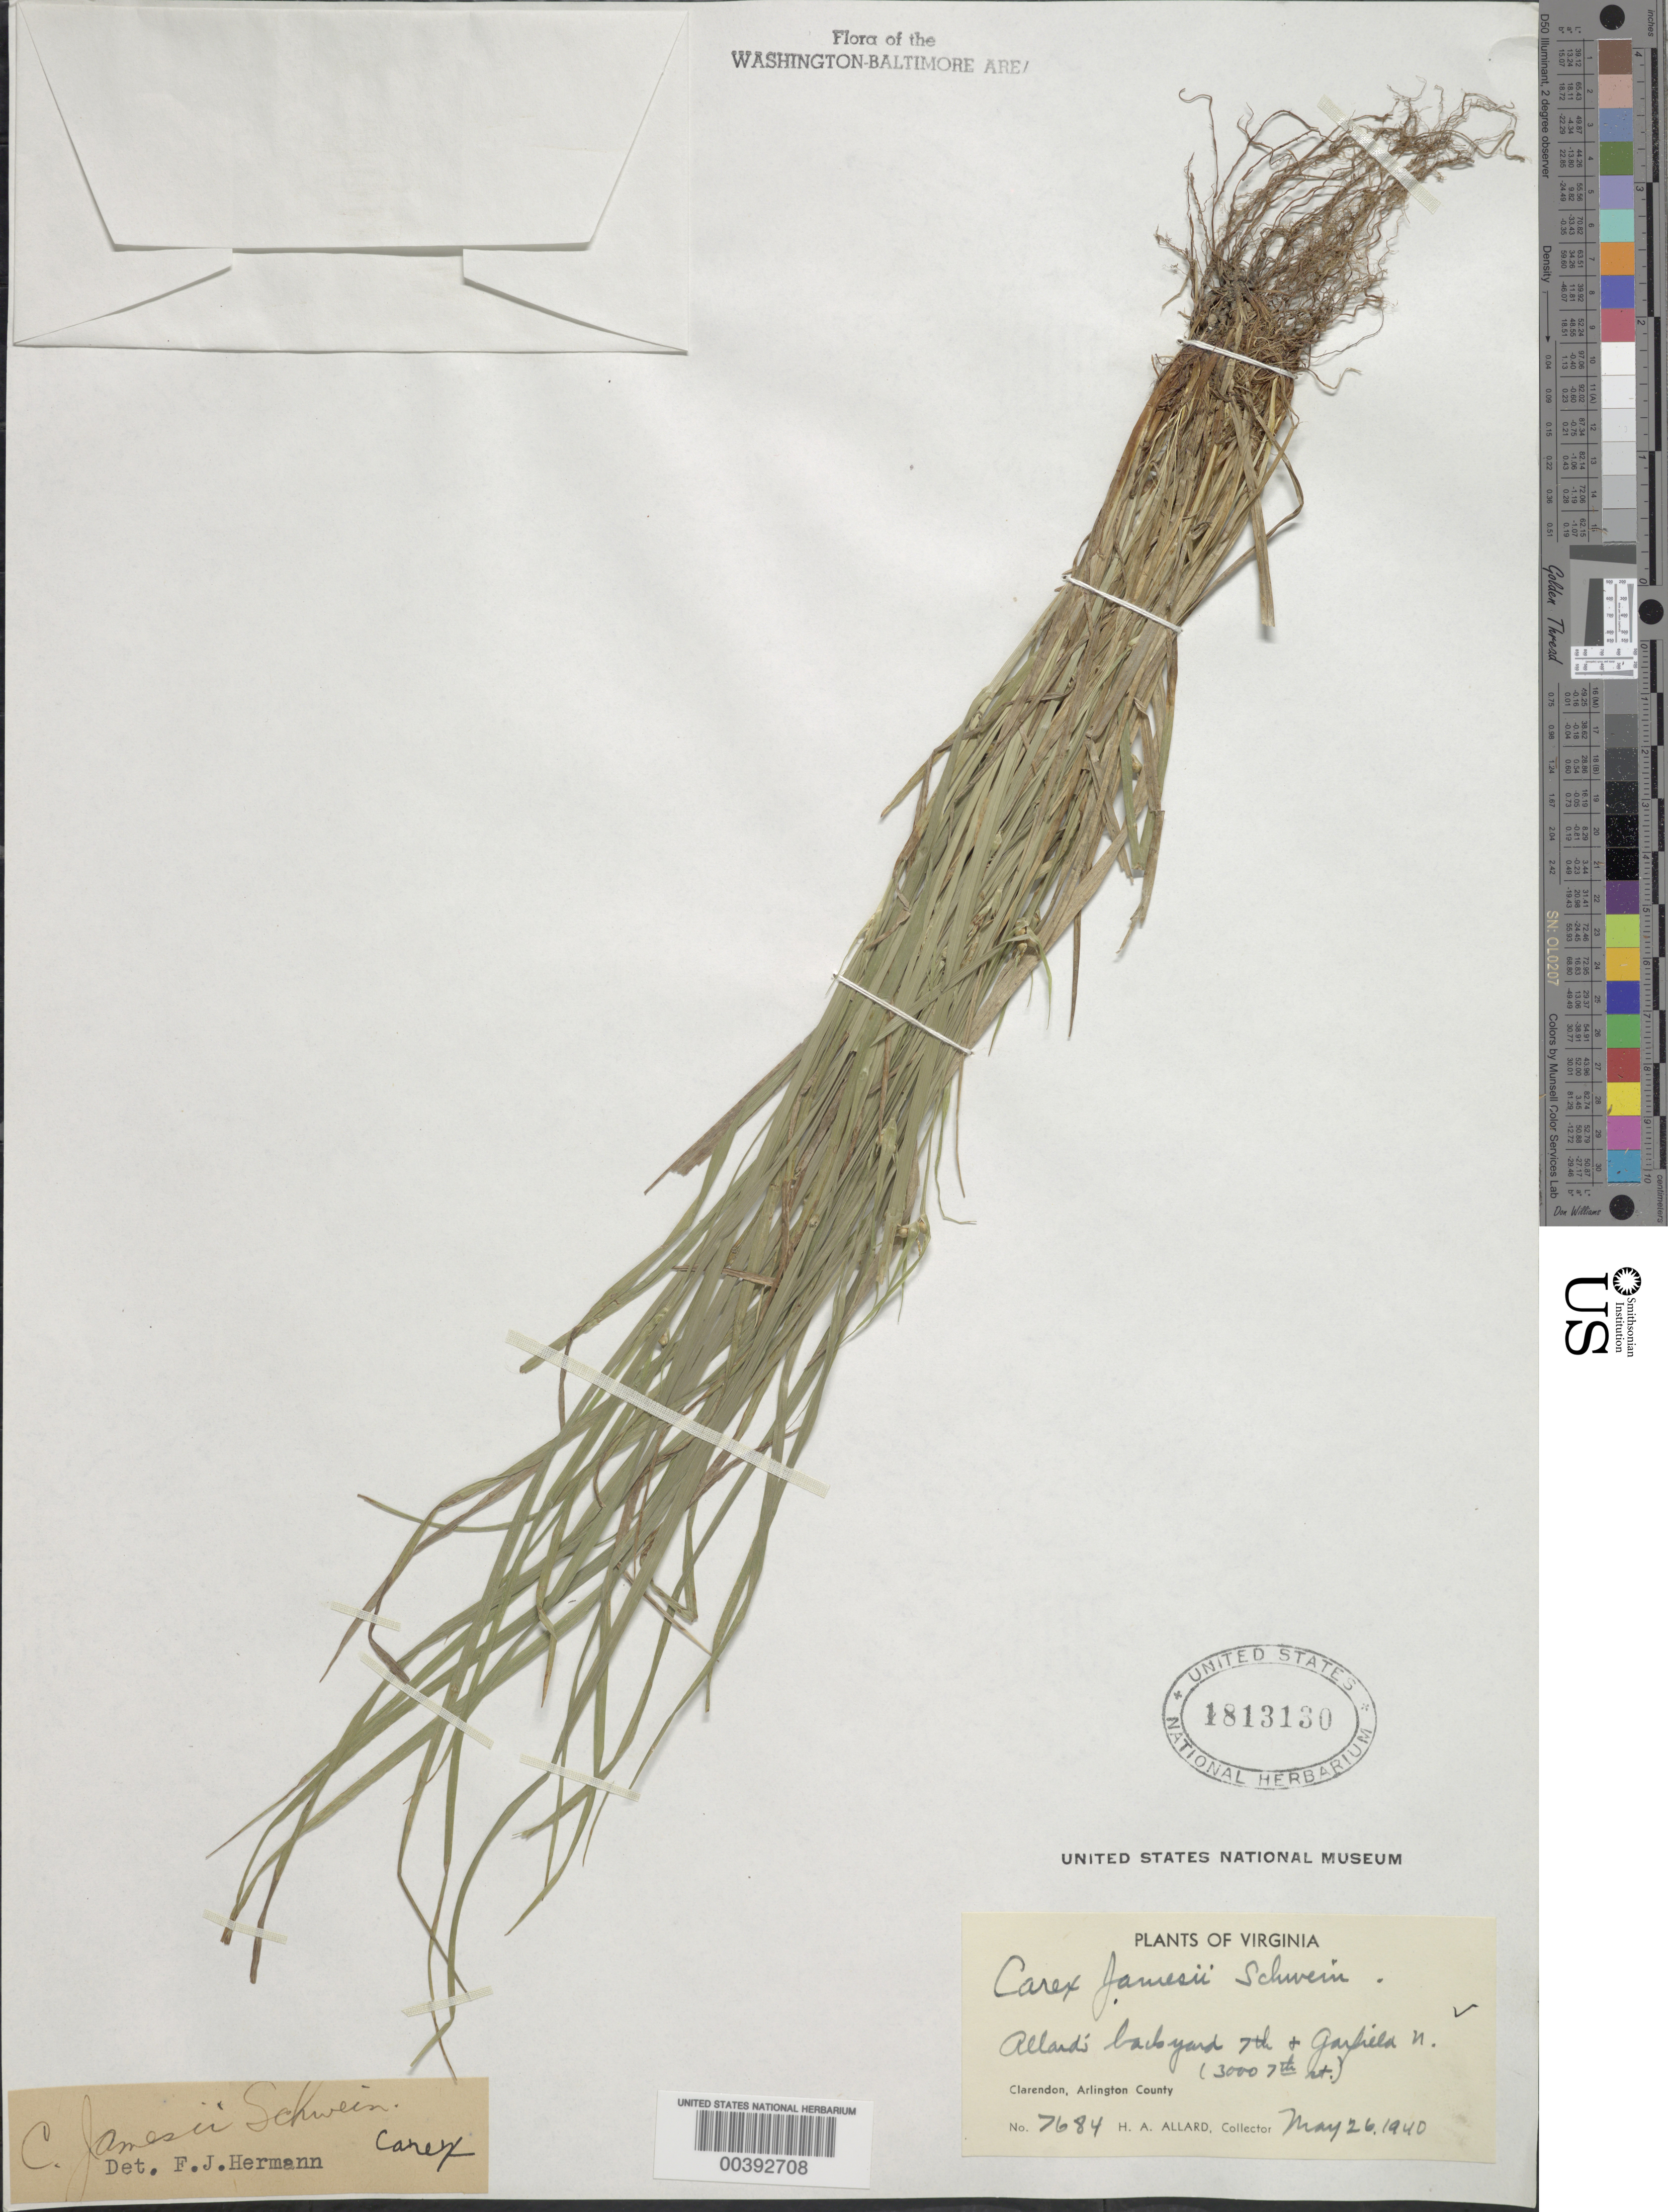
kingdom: Plantae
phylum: Tracheophyta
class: Liliopsida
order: Poales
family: Cyperaceae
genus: Carex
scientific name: Carex jamesii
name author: Schwein.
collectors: H. A. Allard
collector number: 7684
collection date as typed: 26 May 1940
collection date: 1940-05-26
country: United States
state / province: Virginia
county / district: Arlington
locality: Clarendon, Allards garden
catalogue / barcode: US 1813130